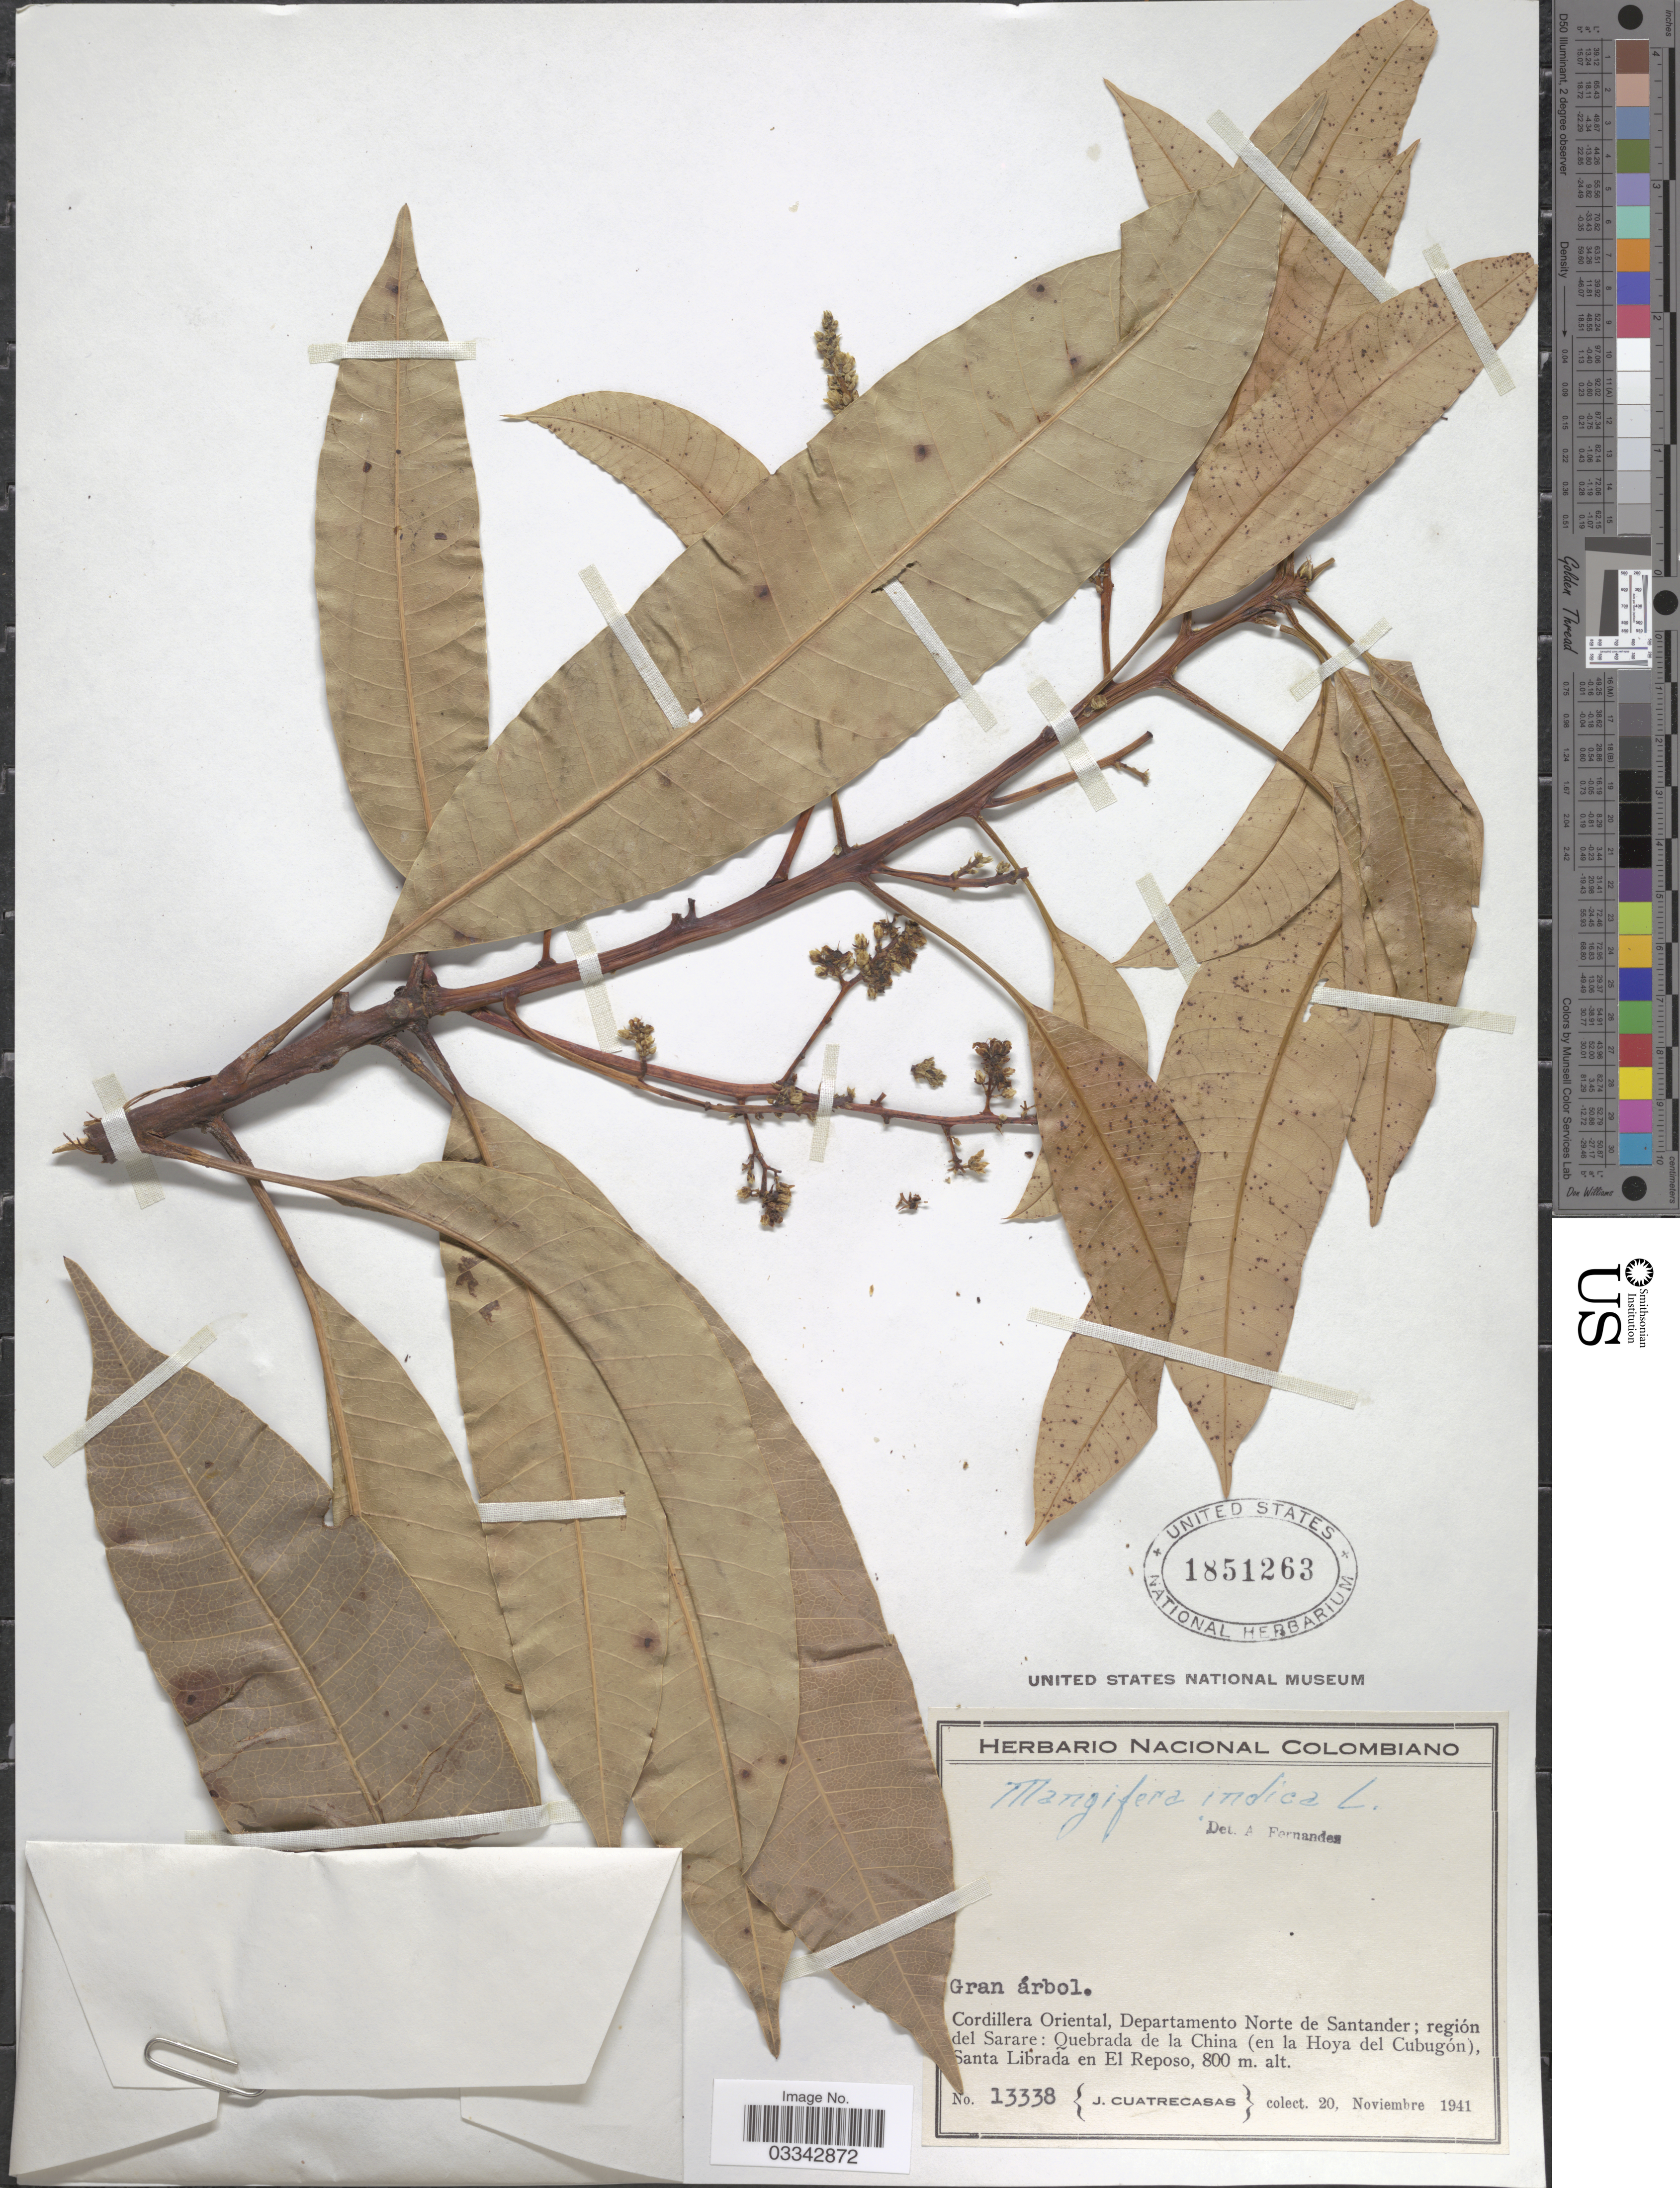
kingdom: Plantae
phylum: Tracheophyta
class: Magnoliopsida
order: Sapindales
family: Anacardiaceae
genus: Mangifera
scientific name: Mangifera indica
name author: L.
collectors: J. Cuatrecasas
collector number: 13338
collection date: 1941-11-20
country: Colombia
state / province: Norte de Santander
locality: Cordillera Oriental, Departamento Norte de Santander; región del Sarare: Quebrada de la China (en la Hoya del Cubugón), Santa Librada en El Reposo.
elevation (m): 800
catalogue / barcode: US 1851263